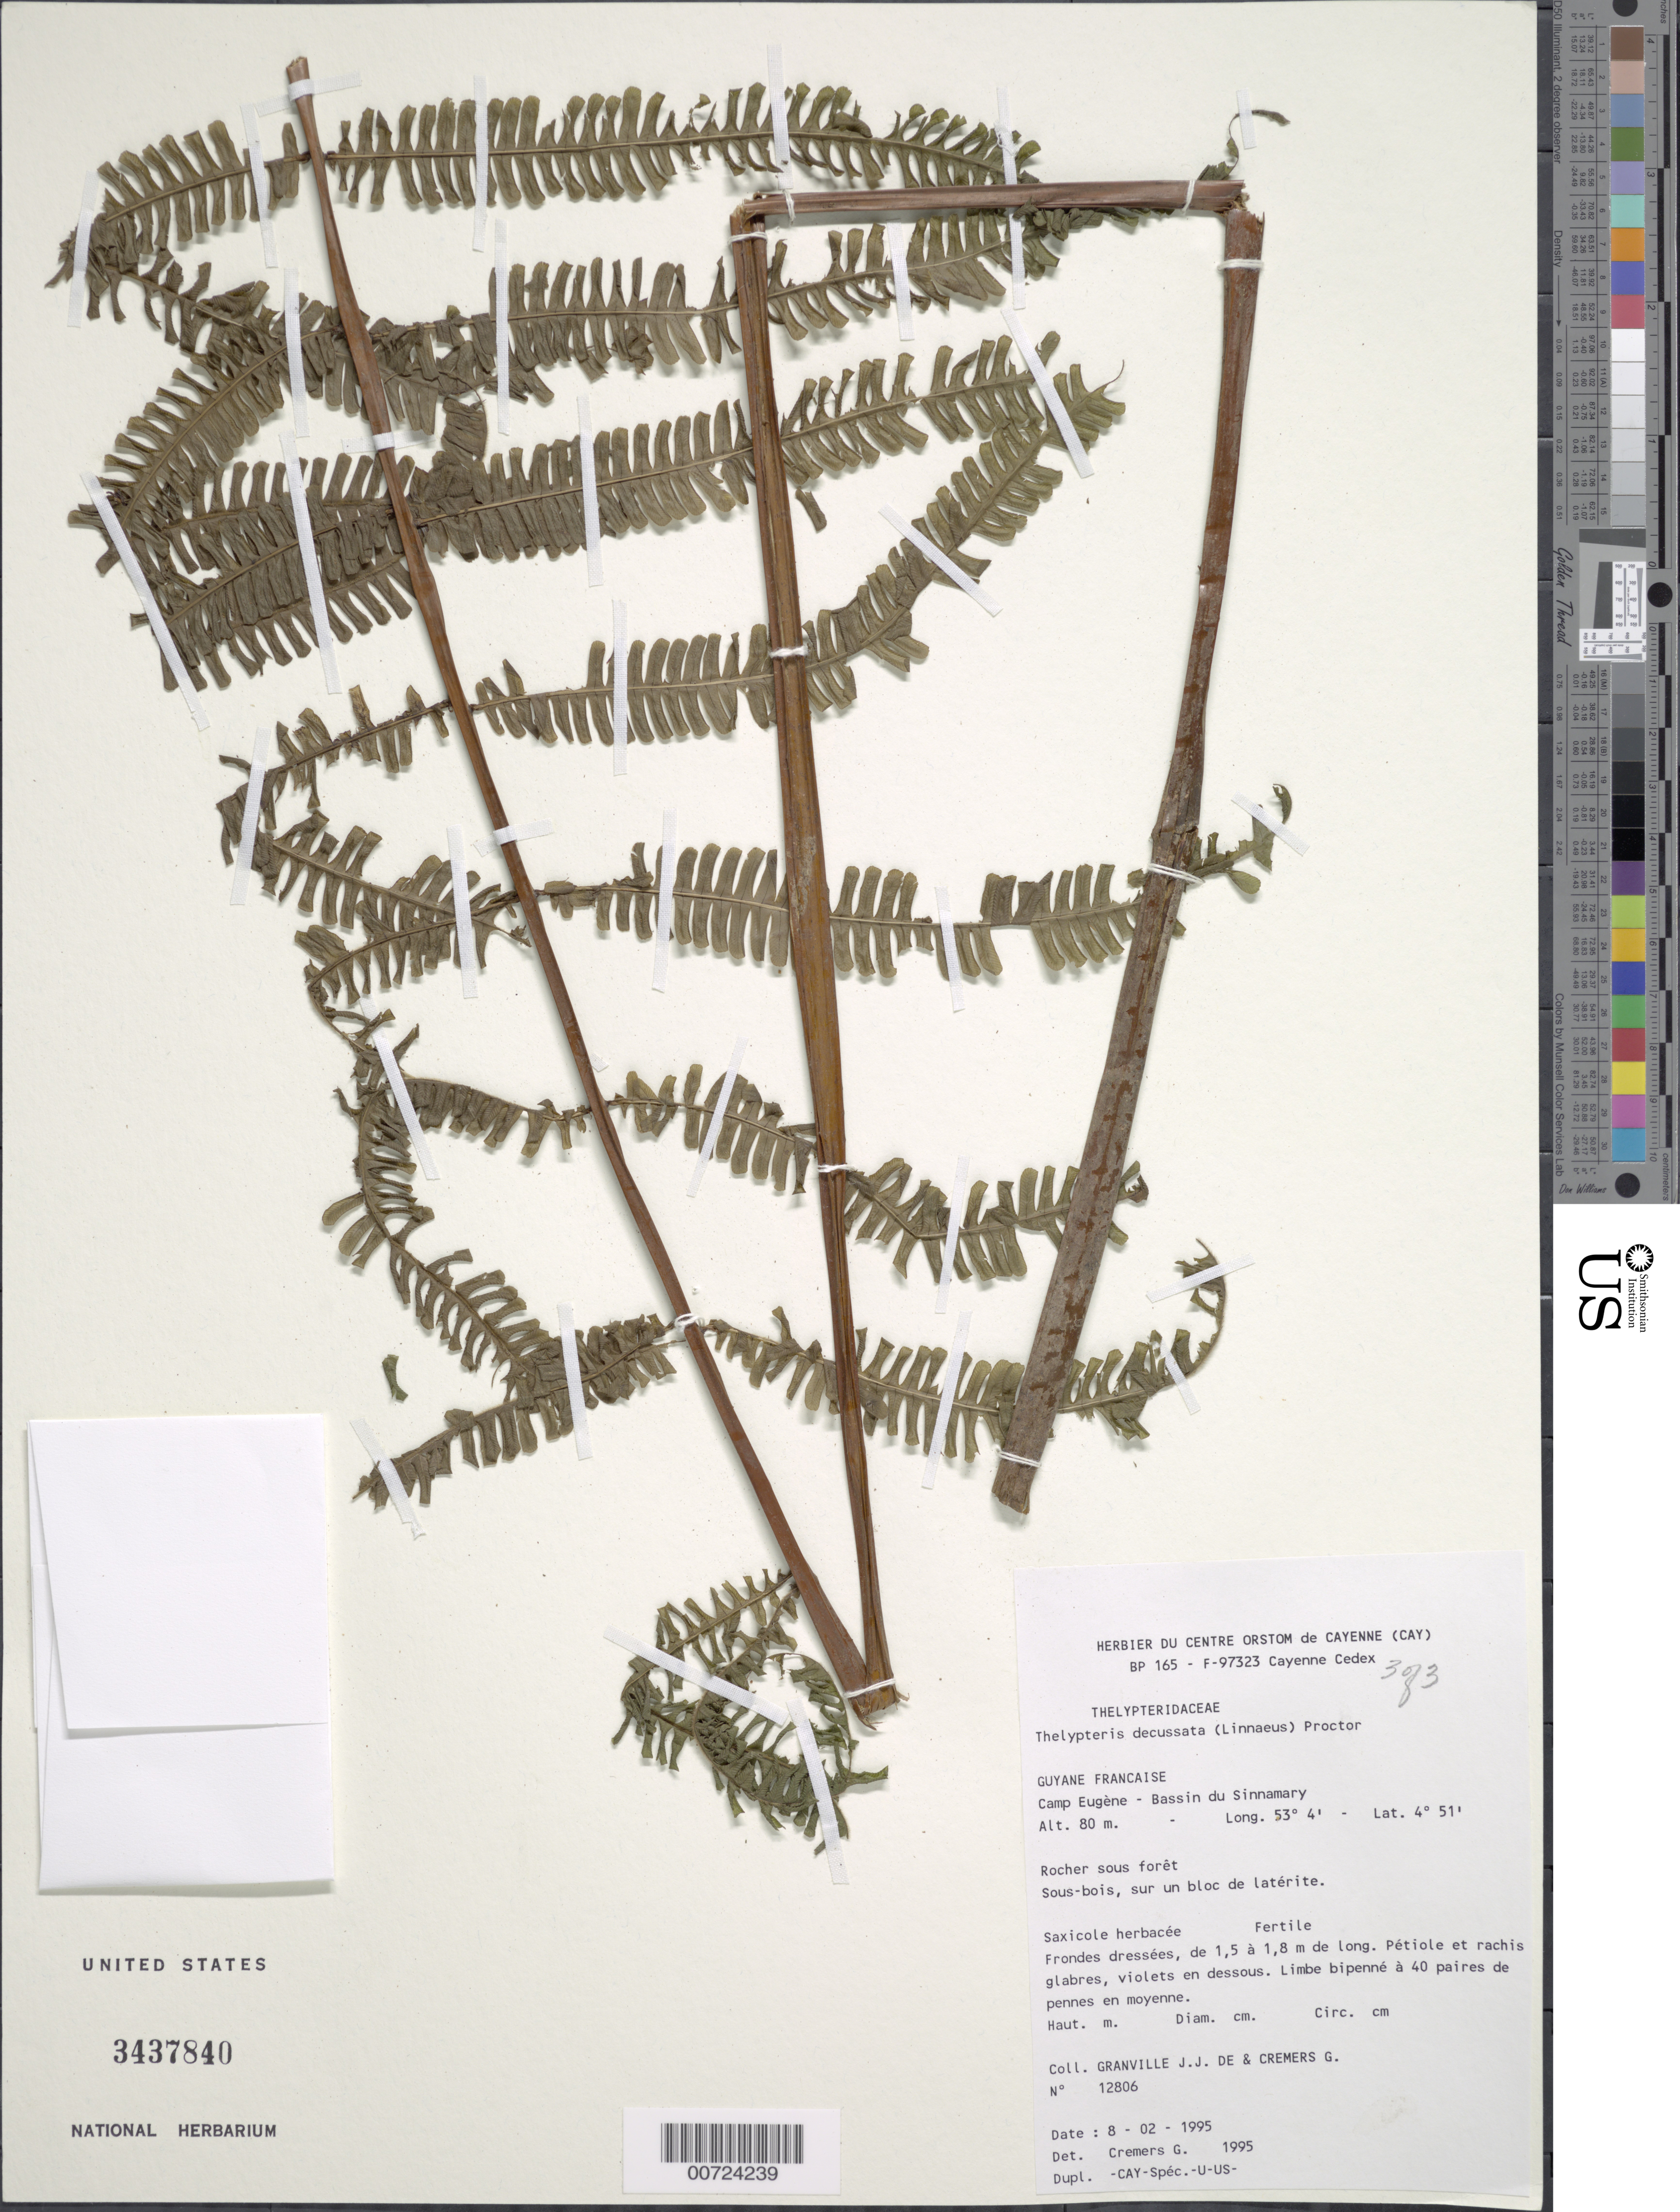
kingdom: Plantae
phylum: Tracheophyta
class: Polypodiopsida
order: Polypodiales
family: Thelypteridaceae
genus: Amauropelta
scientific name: Amauropelta decurtata (Link) comb. nov., ined. 2015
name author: (Link)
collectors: J.-J. de Granville & G. Cremers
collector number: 12806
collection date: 1995-02-08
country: French Guiana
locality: Camp Eugene - Bassin du Sinnamary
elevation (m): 80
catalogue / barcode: US 3437840